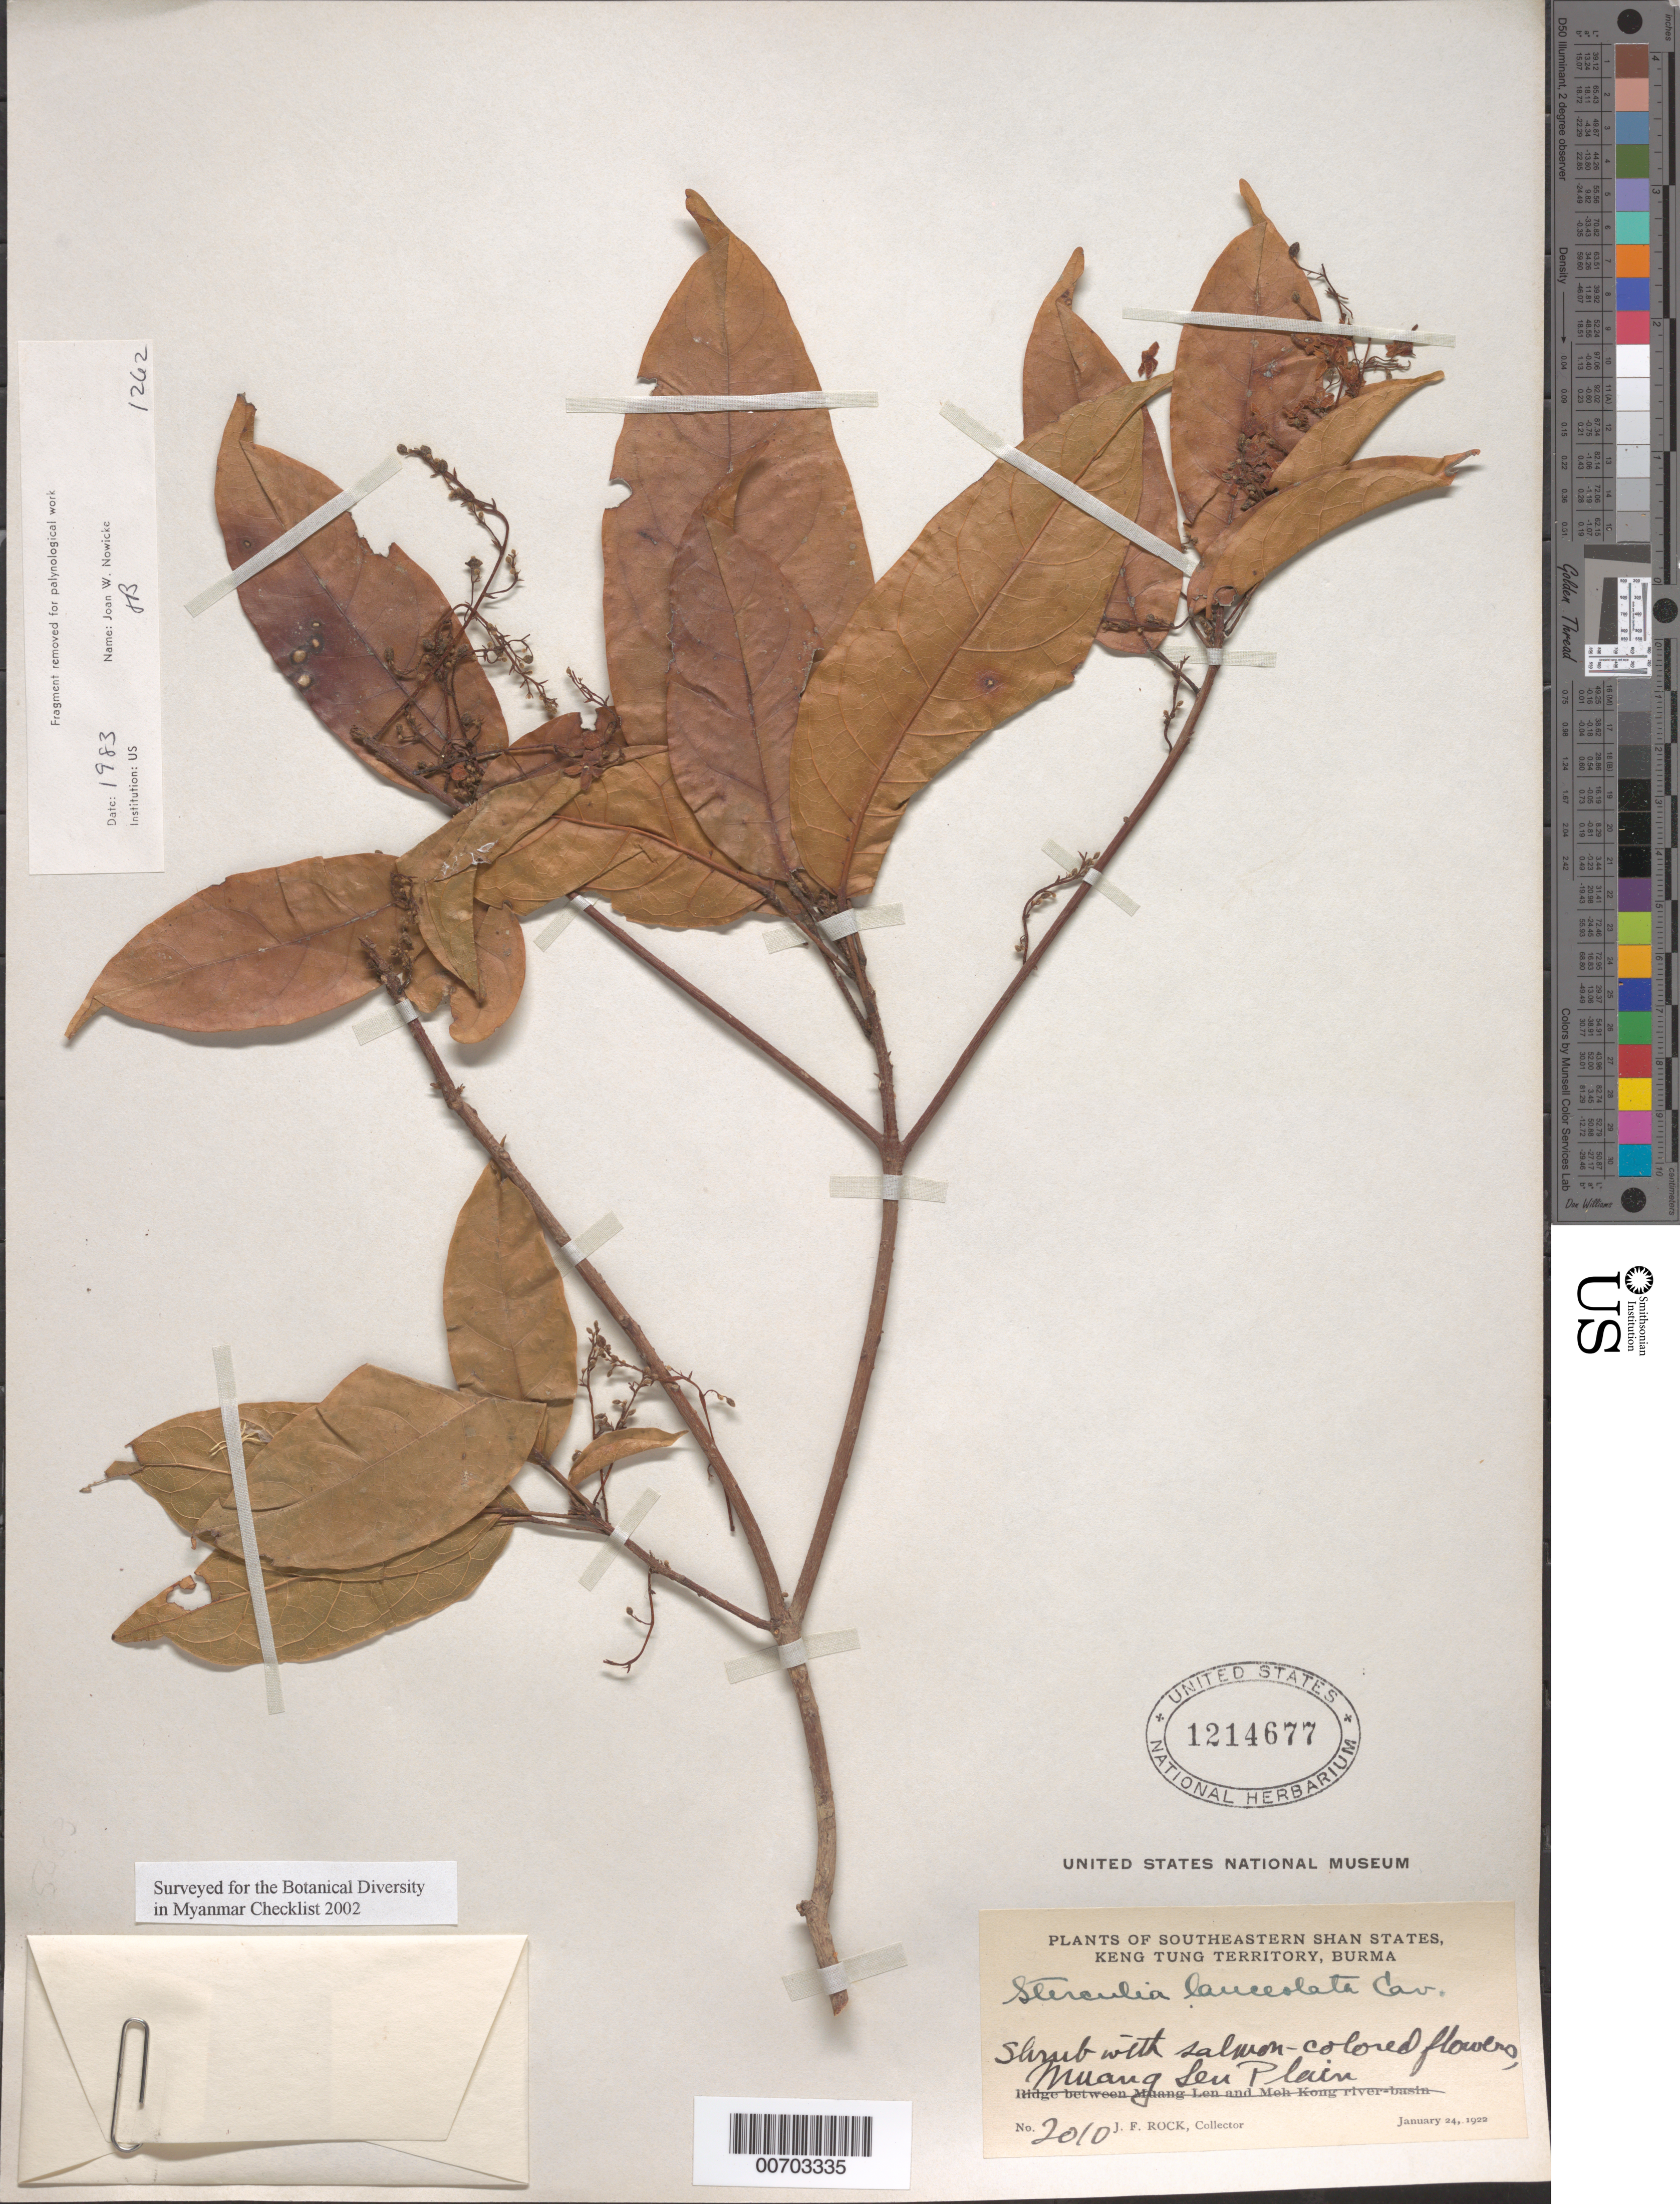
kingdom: Plantae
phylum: Tracheophyta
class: Magnoliopsida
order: Malvales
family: Malvaceae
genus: Byttneria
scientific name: Byttneria corchorifolia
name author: Turcz.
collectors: R. Belcher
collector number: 661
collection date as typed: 01 Oct 1945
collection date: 1945-10-01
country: Myanmar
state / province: Kachin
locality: Myitkyina, Camp Landis area, Sta. 1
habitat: Stables area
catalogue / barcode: US 2213164